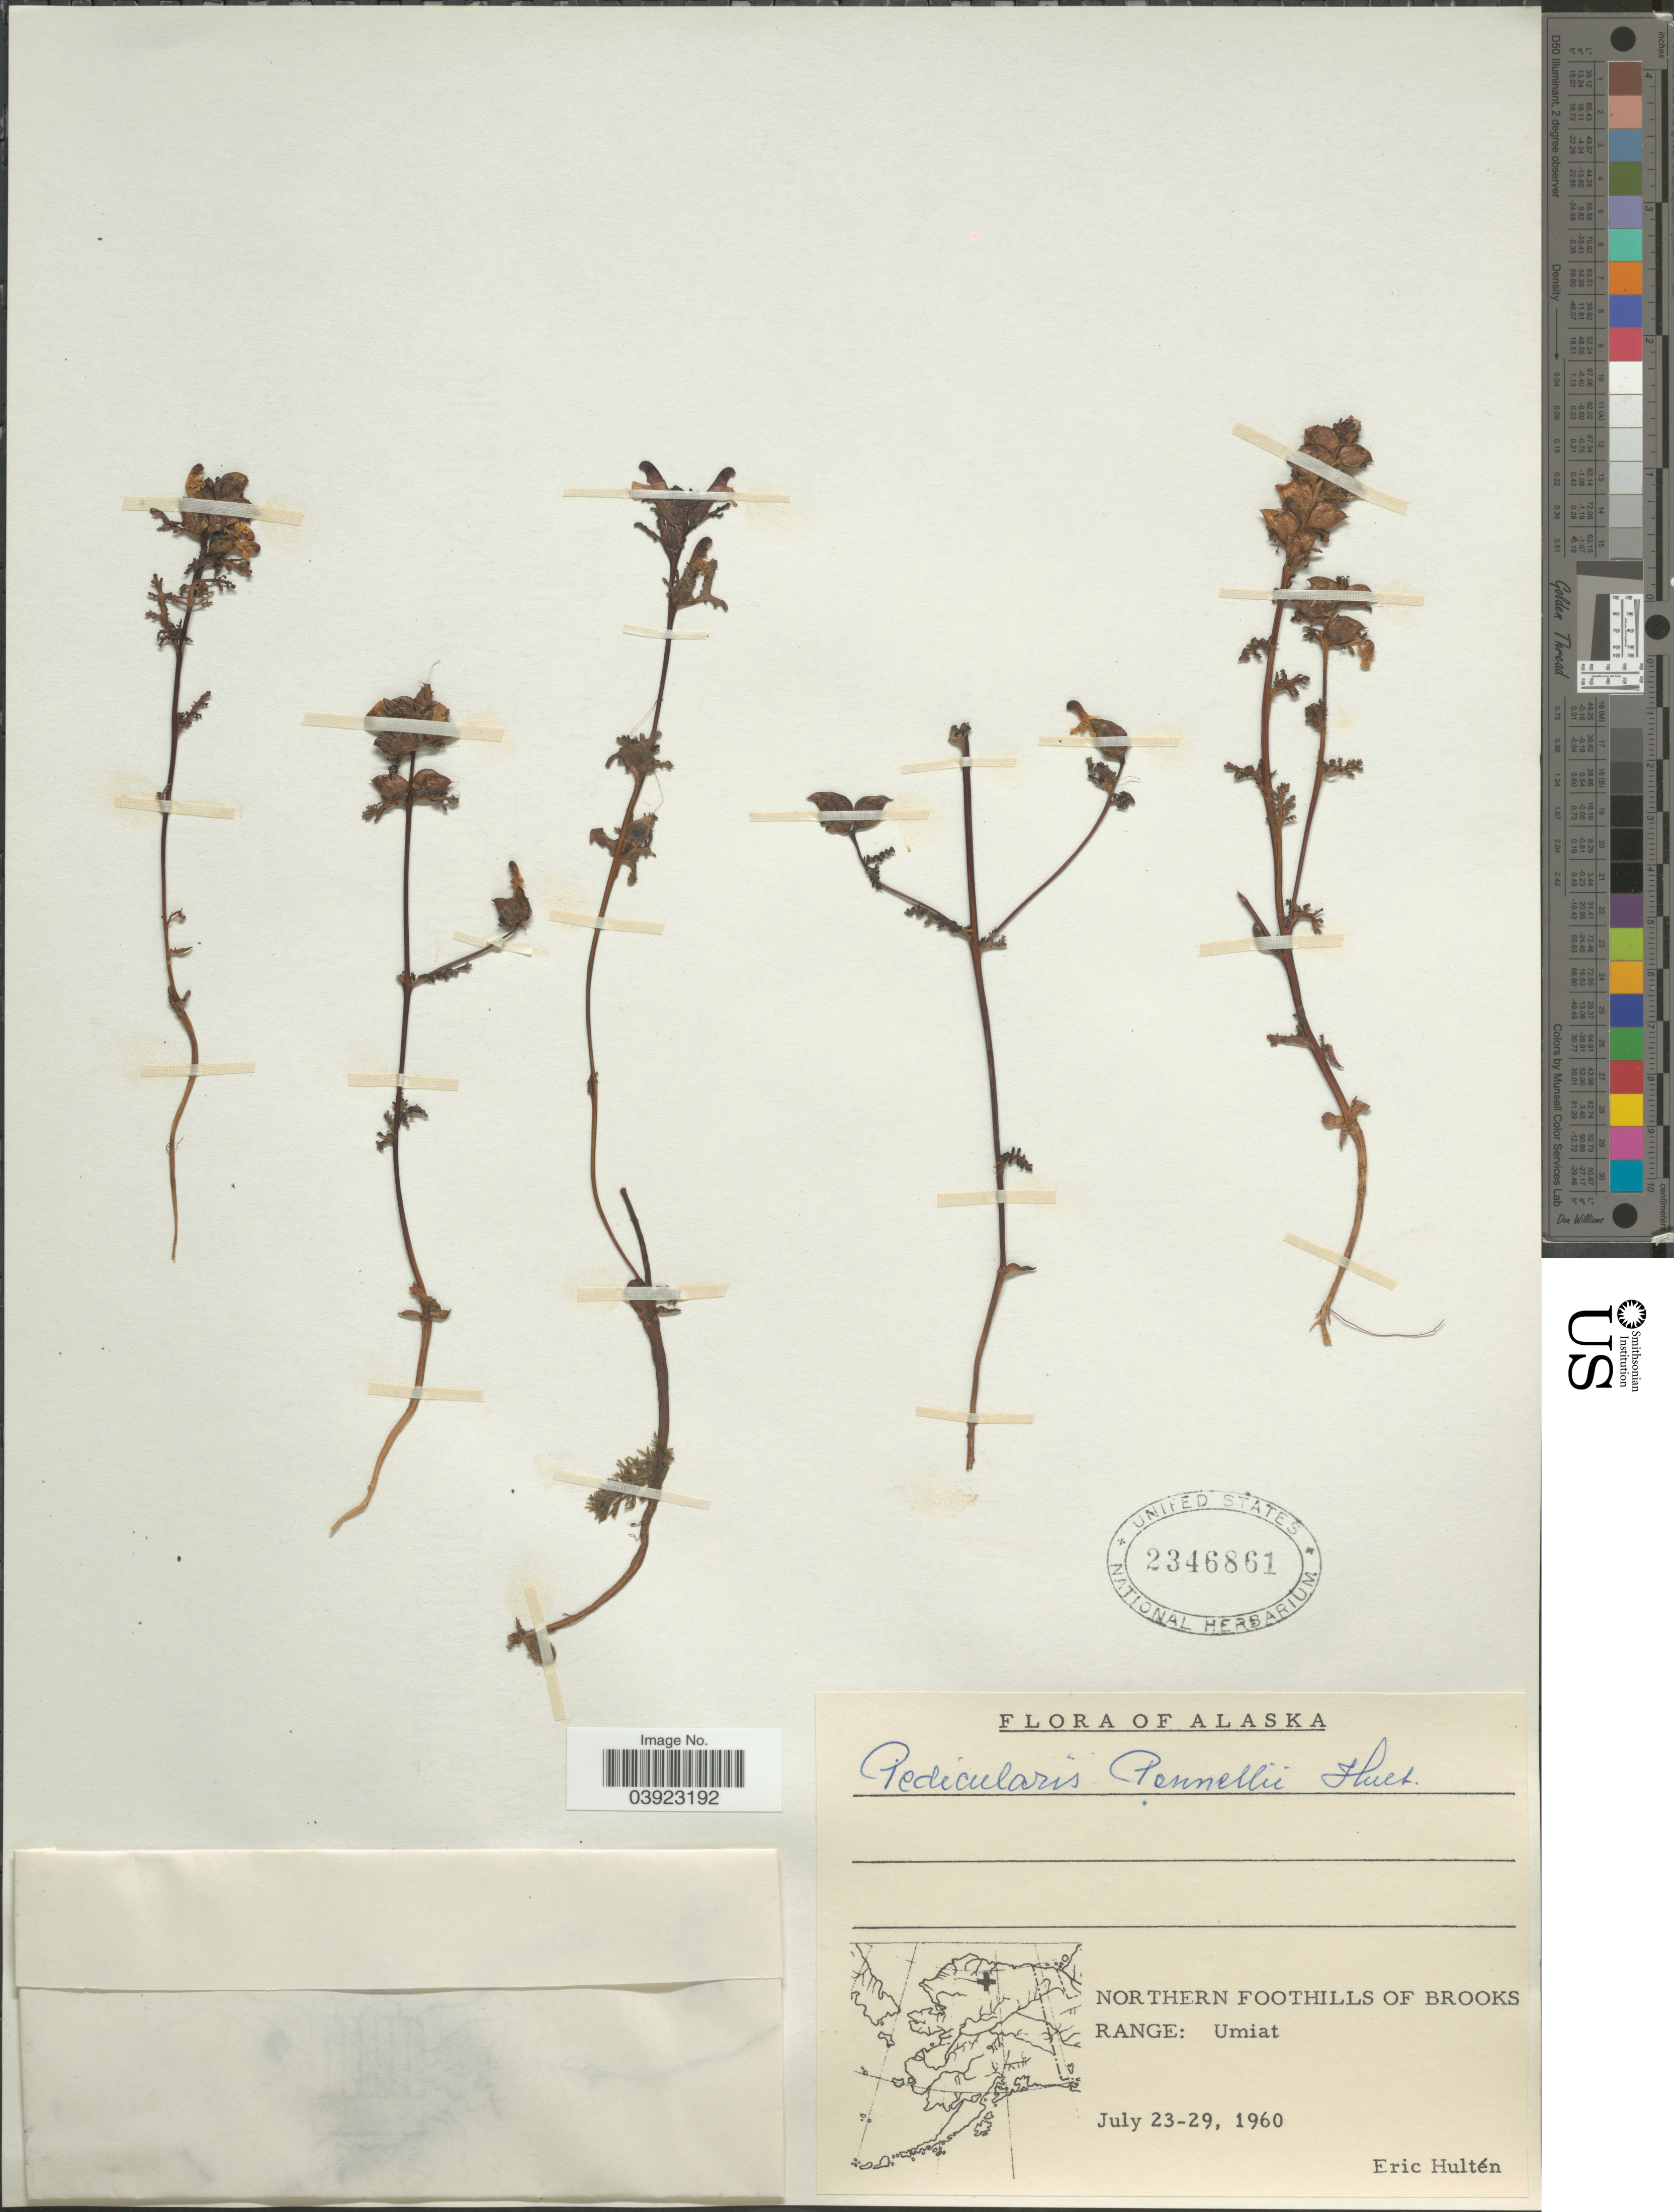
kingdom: Plantae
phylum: Tracheophyta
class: Magnoliopsida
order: Lamiales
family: Orobanchaceae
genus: Pedicularis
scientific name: Pedicularis pennellii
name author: Hultén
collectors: E. G. Hultén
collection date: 1960-07-23/1960-07-29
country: United States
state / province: Alaska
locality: Northern Foothills of Brooks Range: Umiat.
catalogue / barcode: US 2346861